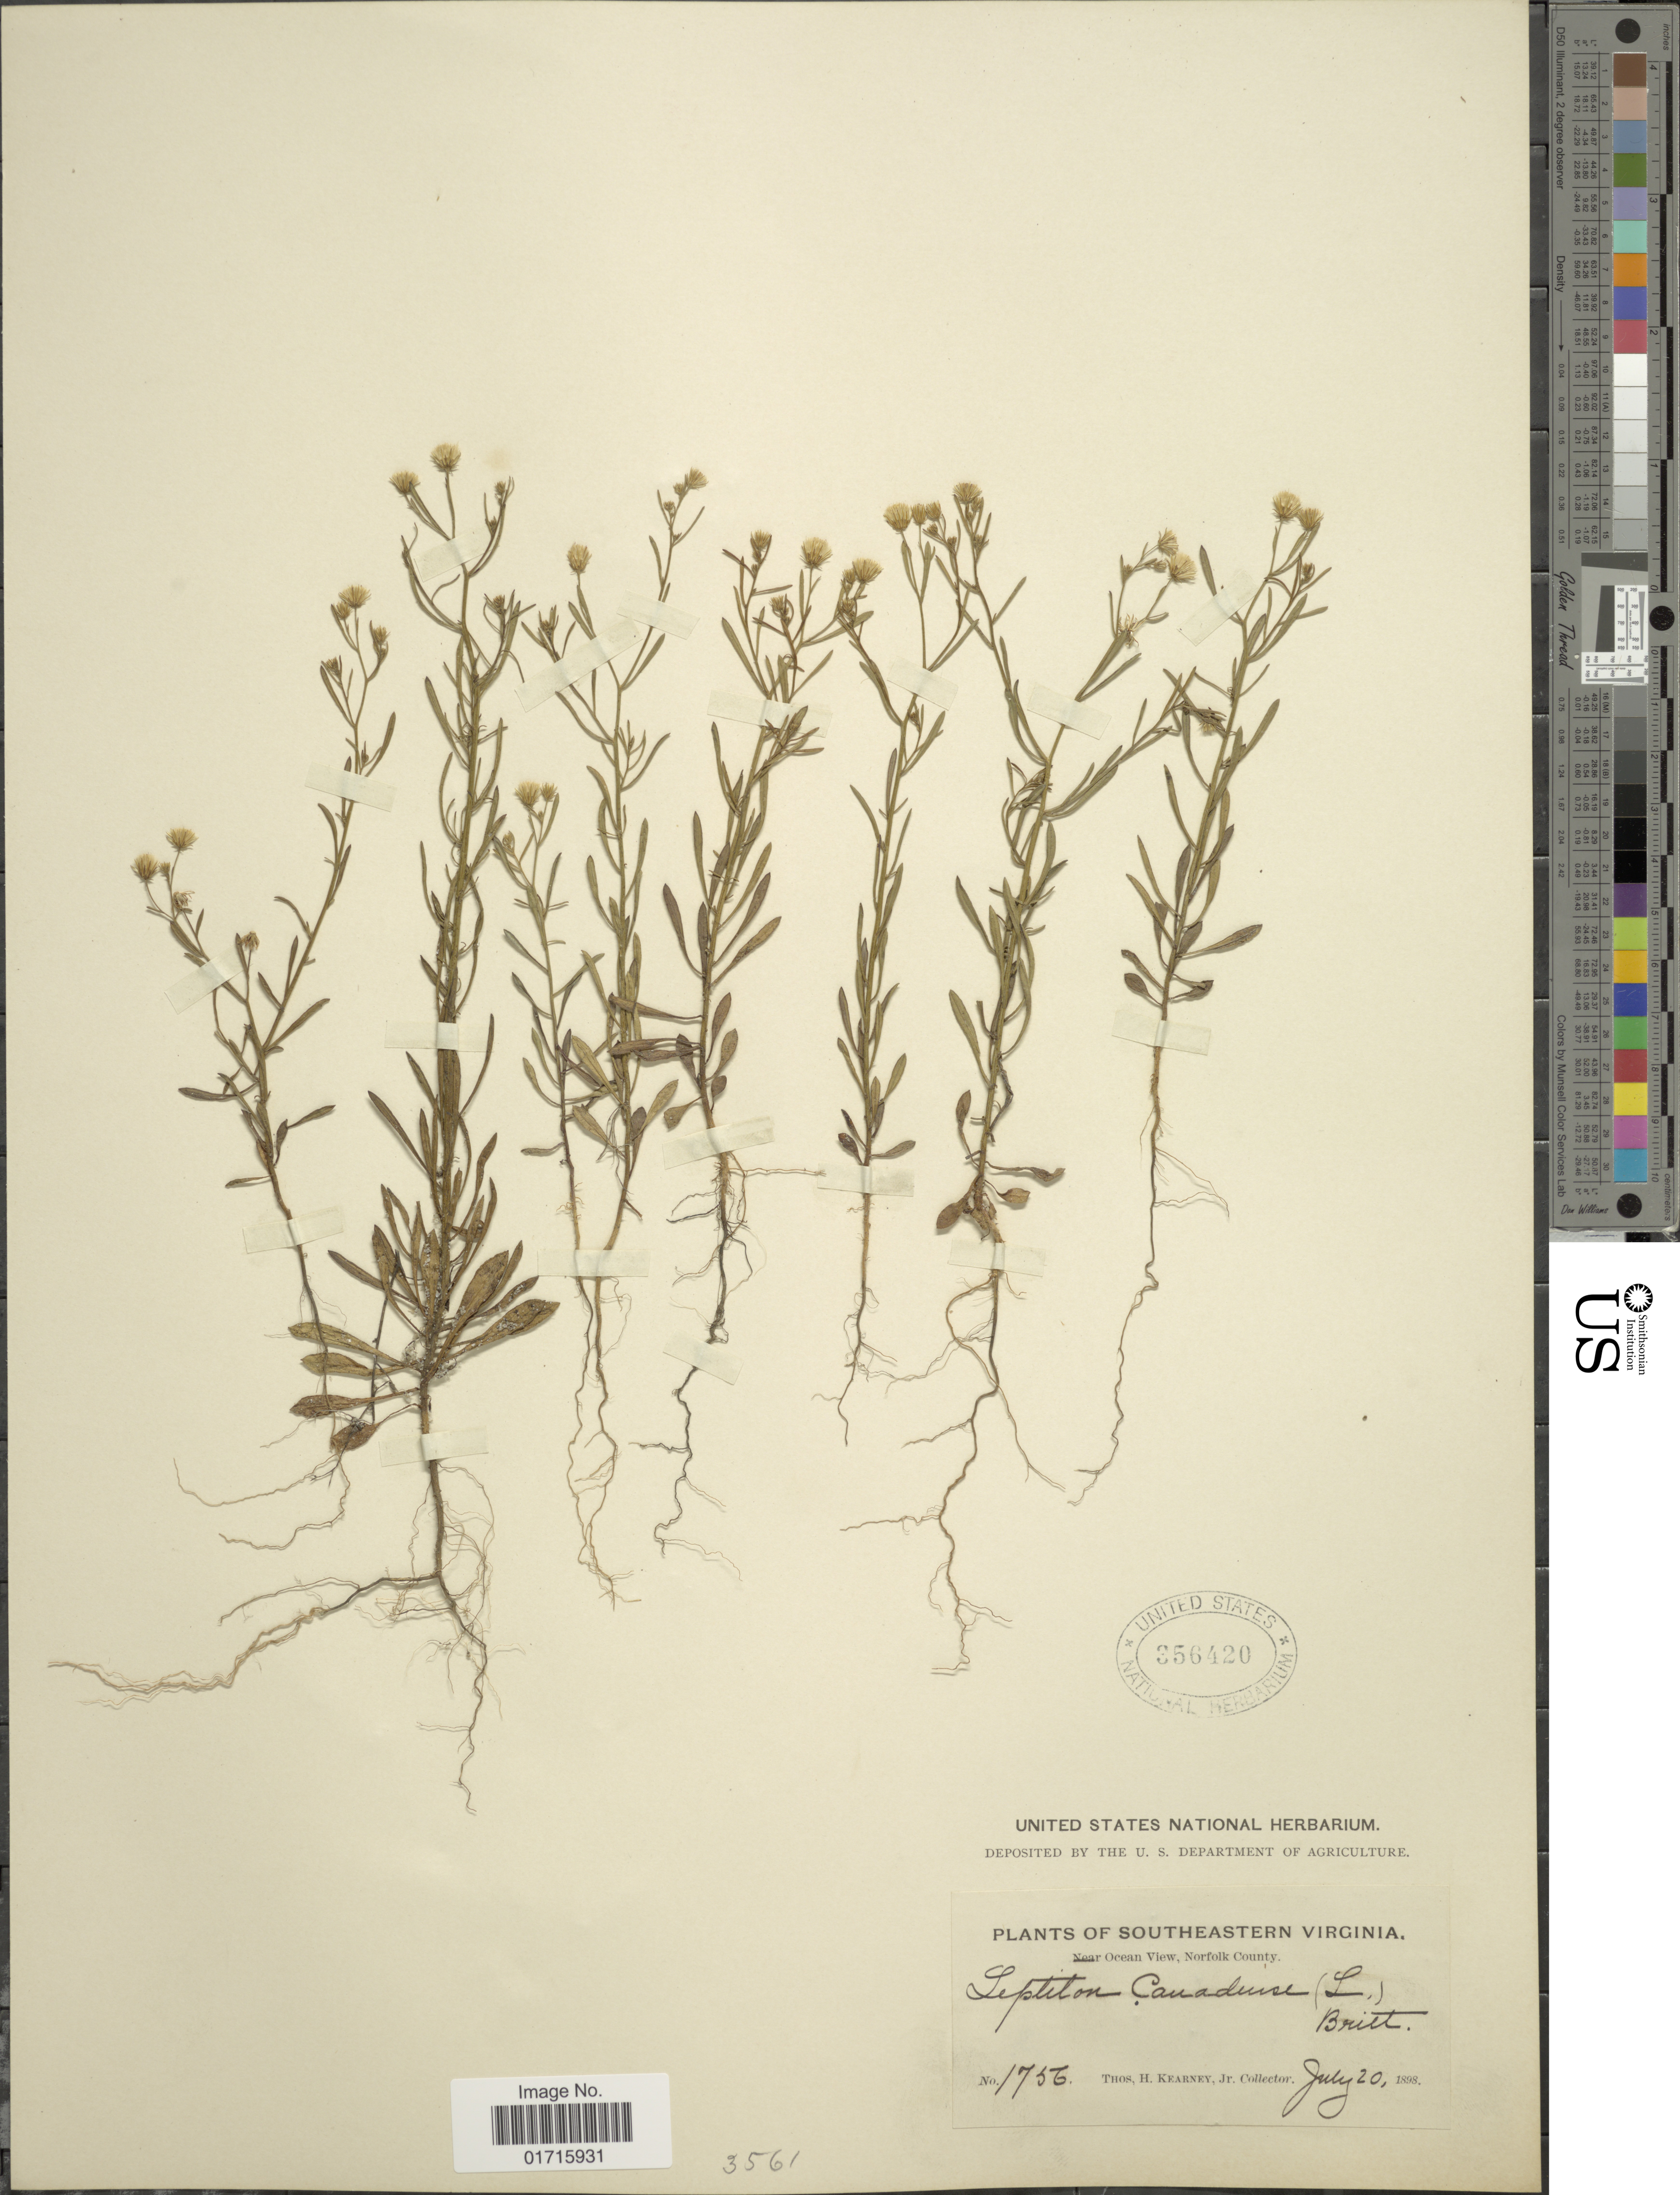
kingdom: Plantae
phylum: Tracheophyta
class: Magnoliopsida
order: Asterales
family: Asteraceae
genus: Conyza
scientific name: Conyza canadensis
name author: (L.) Cronq.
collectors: T. H. Kearney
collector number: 1756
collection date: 1898-07-20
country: United States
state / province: Virginia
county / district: City of Norfolk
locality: Southeastern Virginia. Ocean View, Norfolk County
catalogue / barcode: US 356420